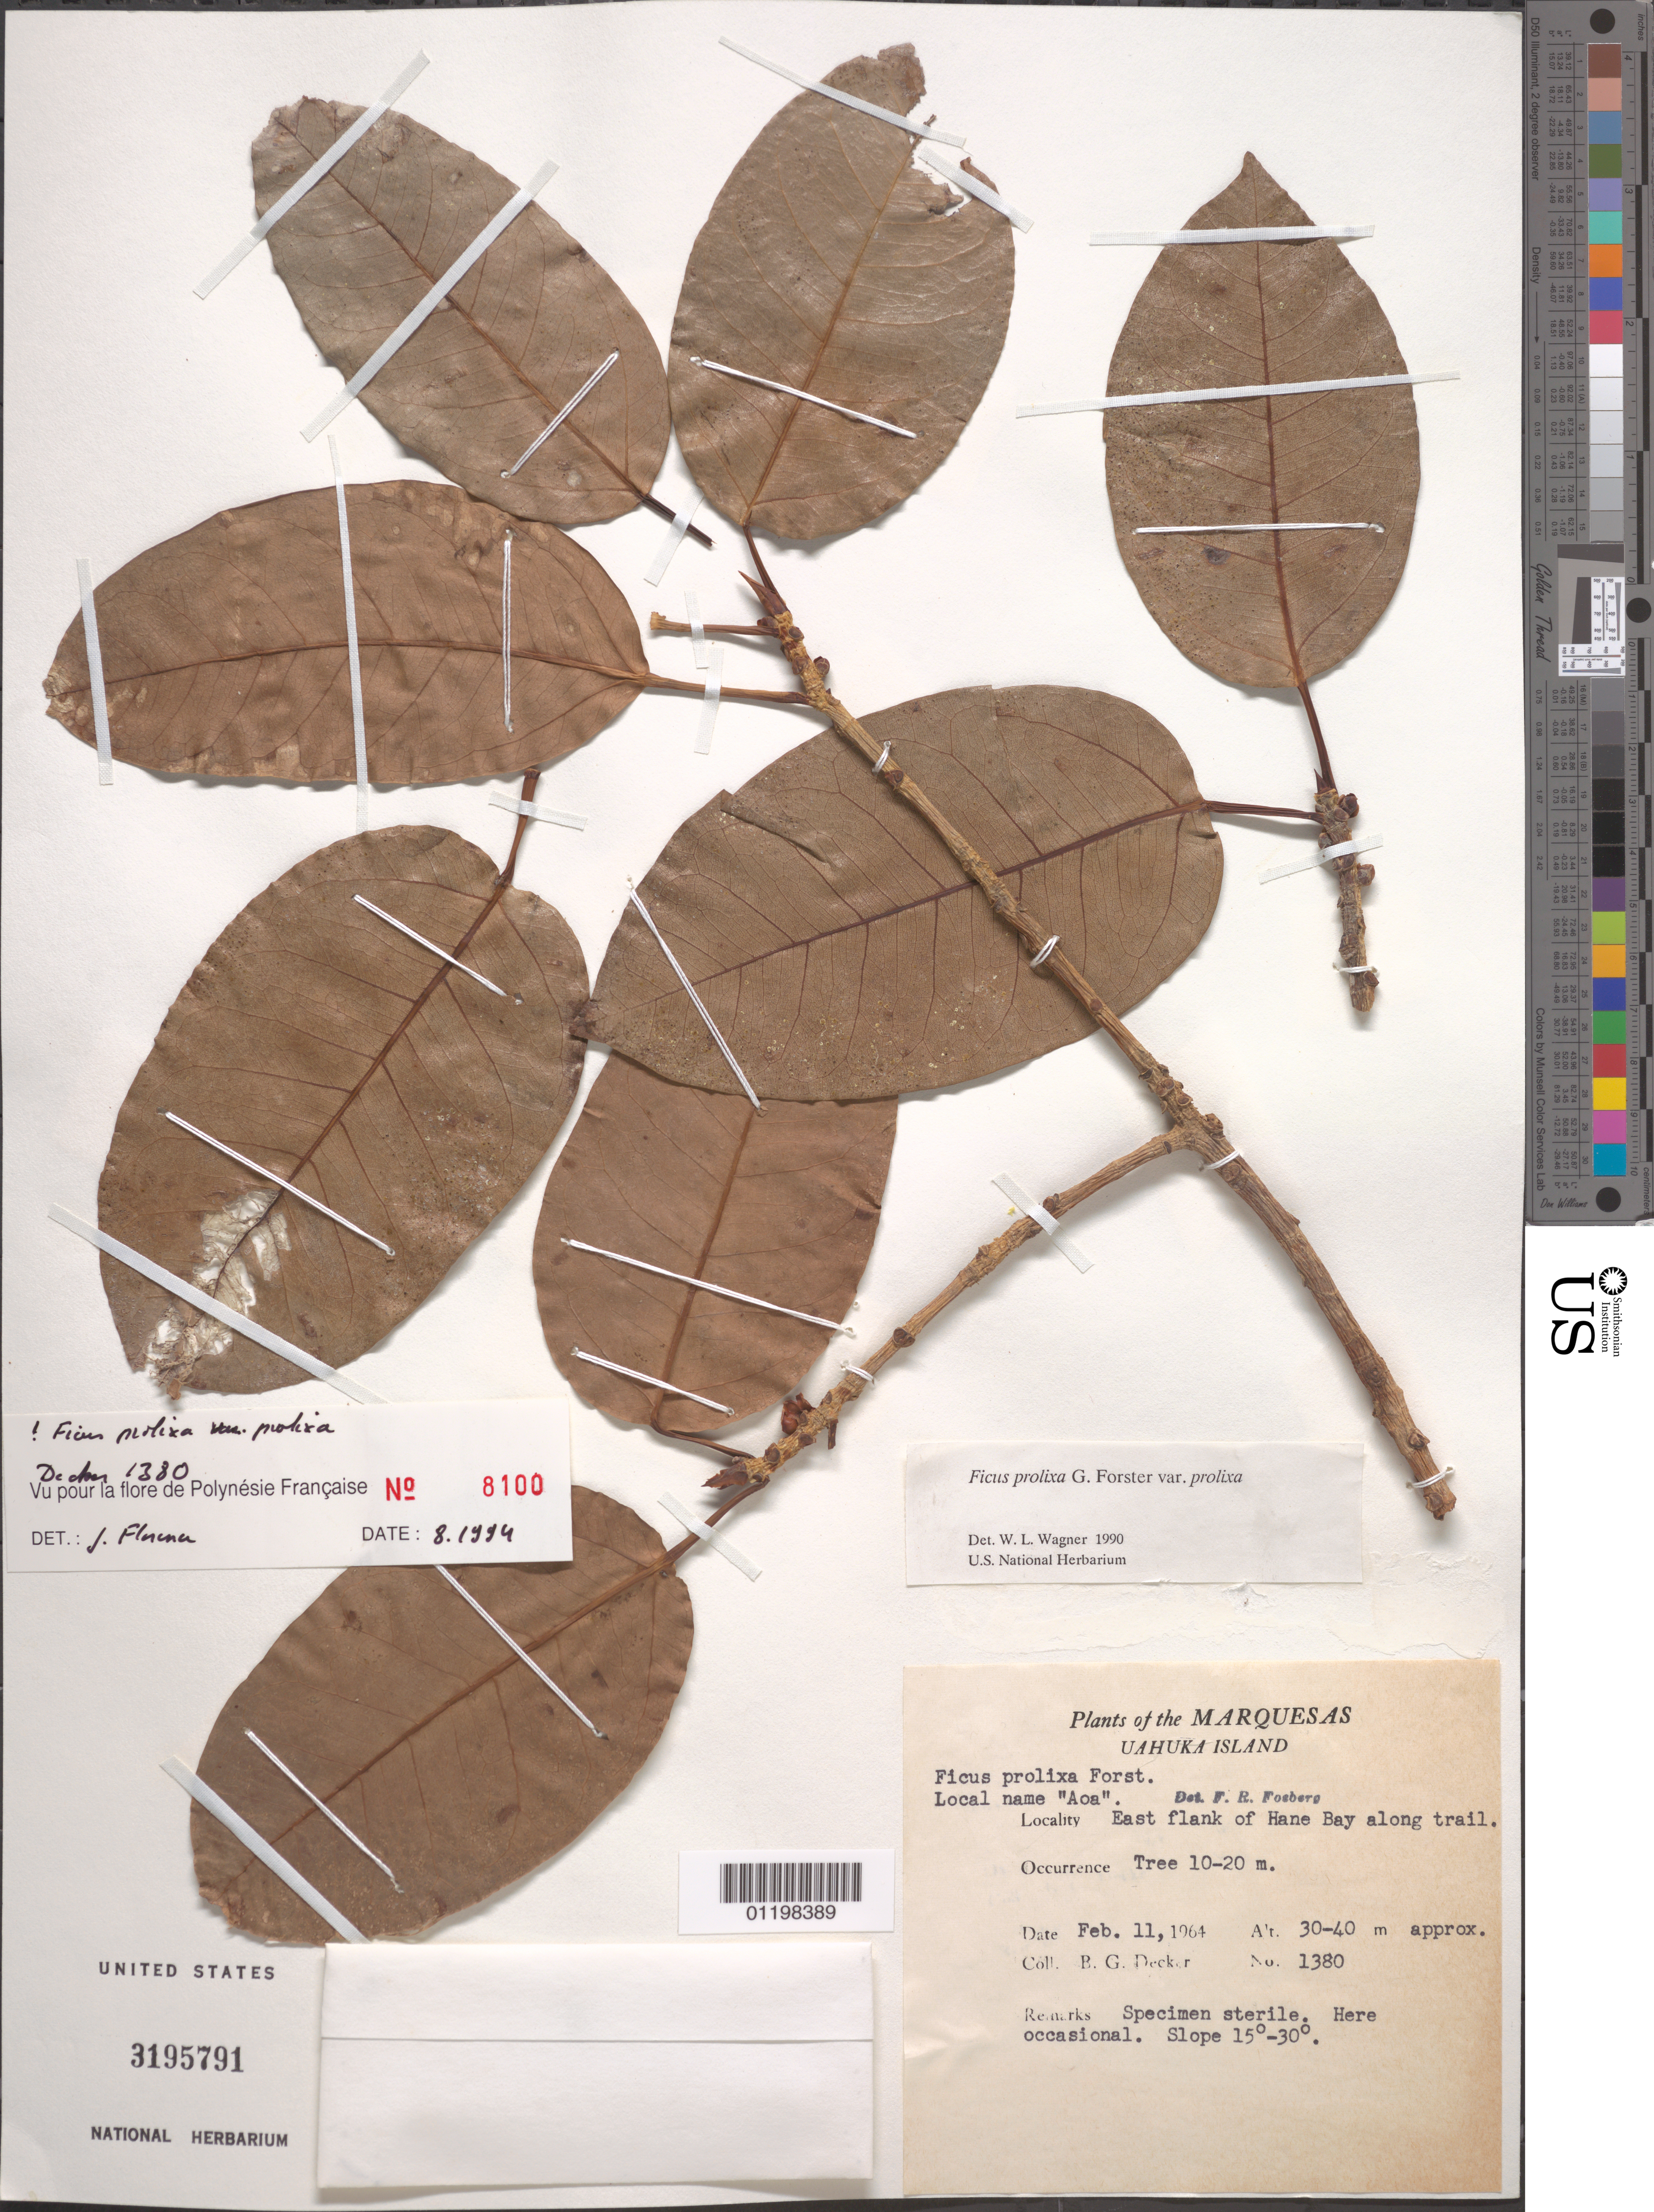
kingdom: Plantae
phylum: Tracheophyta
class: Magnoliopsida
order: Rosales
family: Moraceae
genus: Ficus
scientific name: Ficus prolixa var. prolixa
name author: G. Forst.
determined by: Wagner, W. L., (BOT), Smithsonian Institution - National Museum of Natural History (UNITED STATES)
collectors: B. G. Decker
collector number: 1380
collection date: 1964-02-11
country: French Polynesia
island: Ua Huka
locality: E flank of Hane Bay along trail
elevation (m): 30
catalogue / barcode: US 3195791